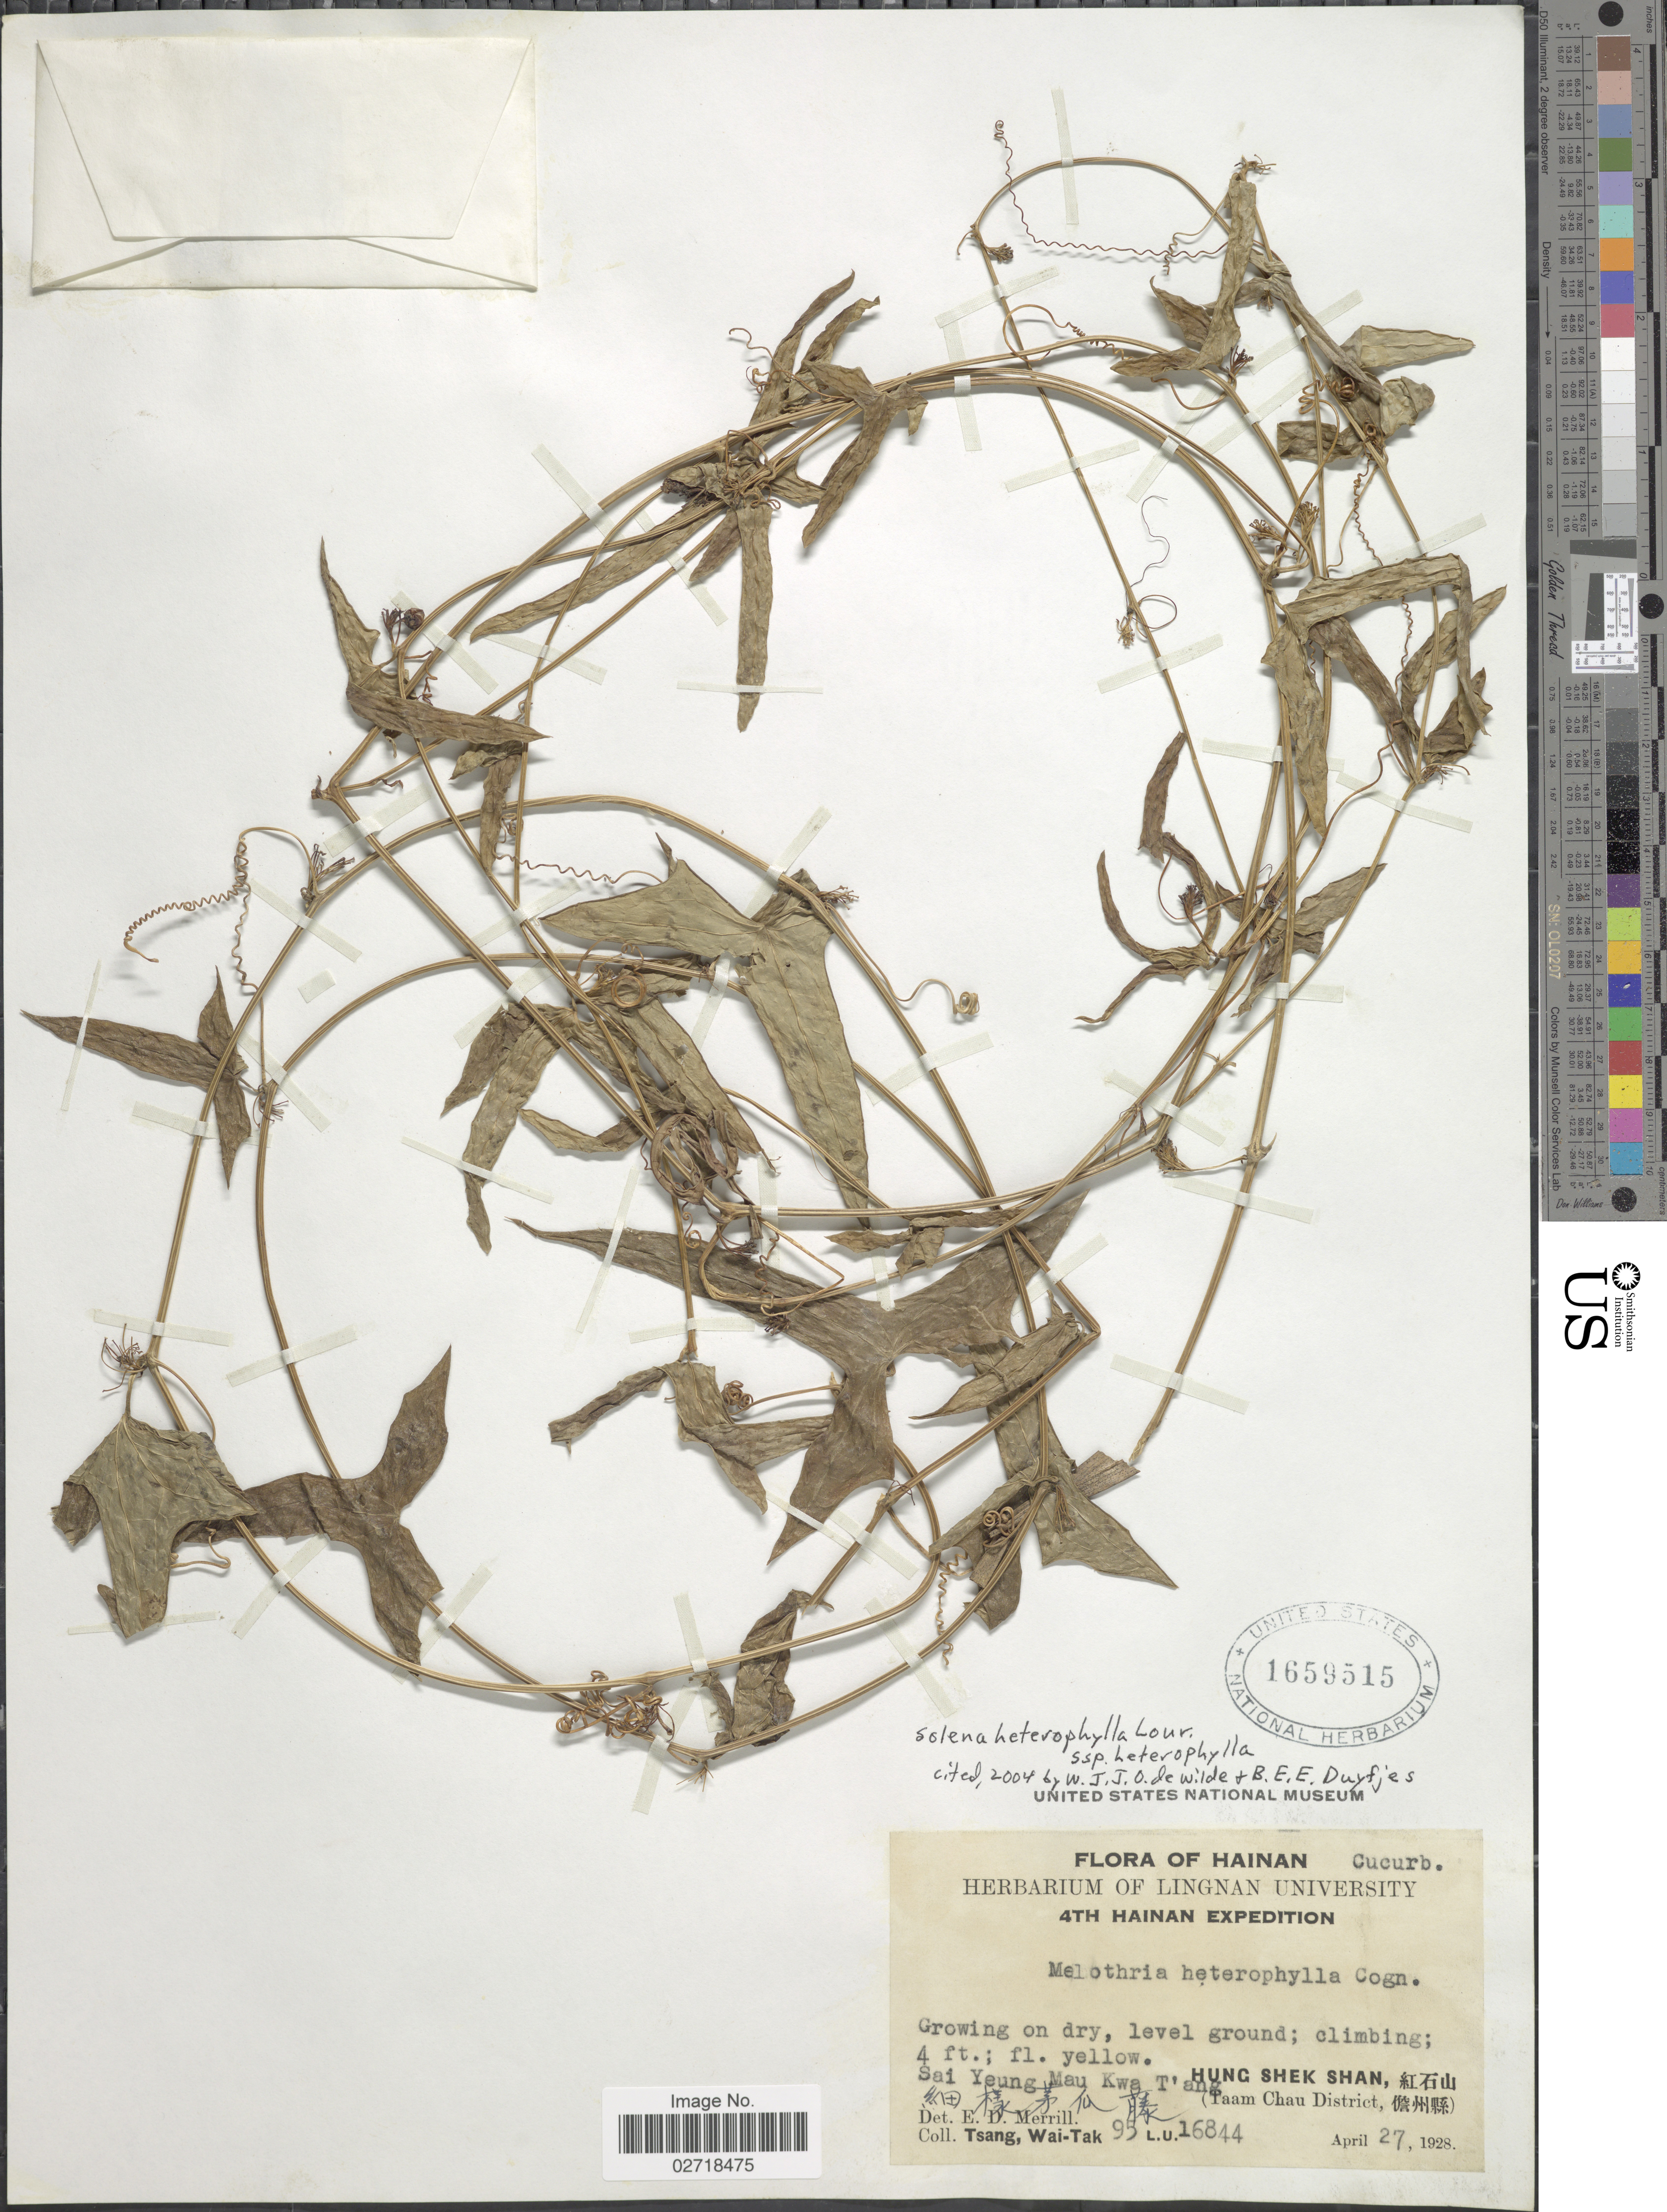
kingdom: Plantae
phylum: Tracheophyta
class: Magnoliopsida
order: Cucurbitales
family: Cucurbitaceae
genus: Solena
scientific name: Solena heterophylla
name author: Lour.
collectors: W. T. Tsang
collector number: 95/16844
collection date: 1928-04-27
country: China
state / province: Hainan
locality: Sai Yeung Mau Kwa T'ang Hung Shek Shan, (Taam Chau District). Hainan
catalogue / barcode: US 1659515